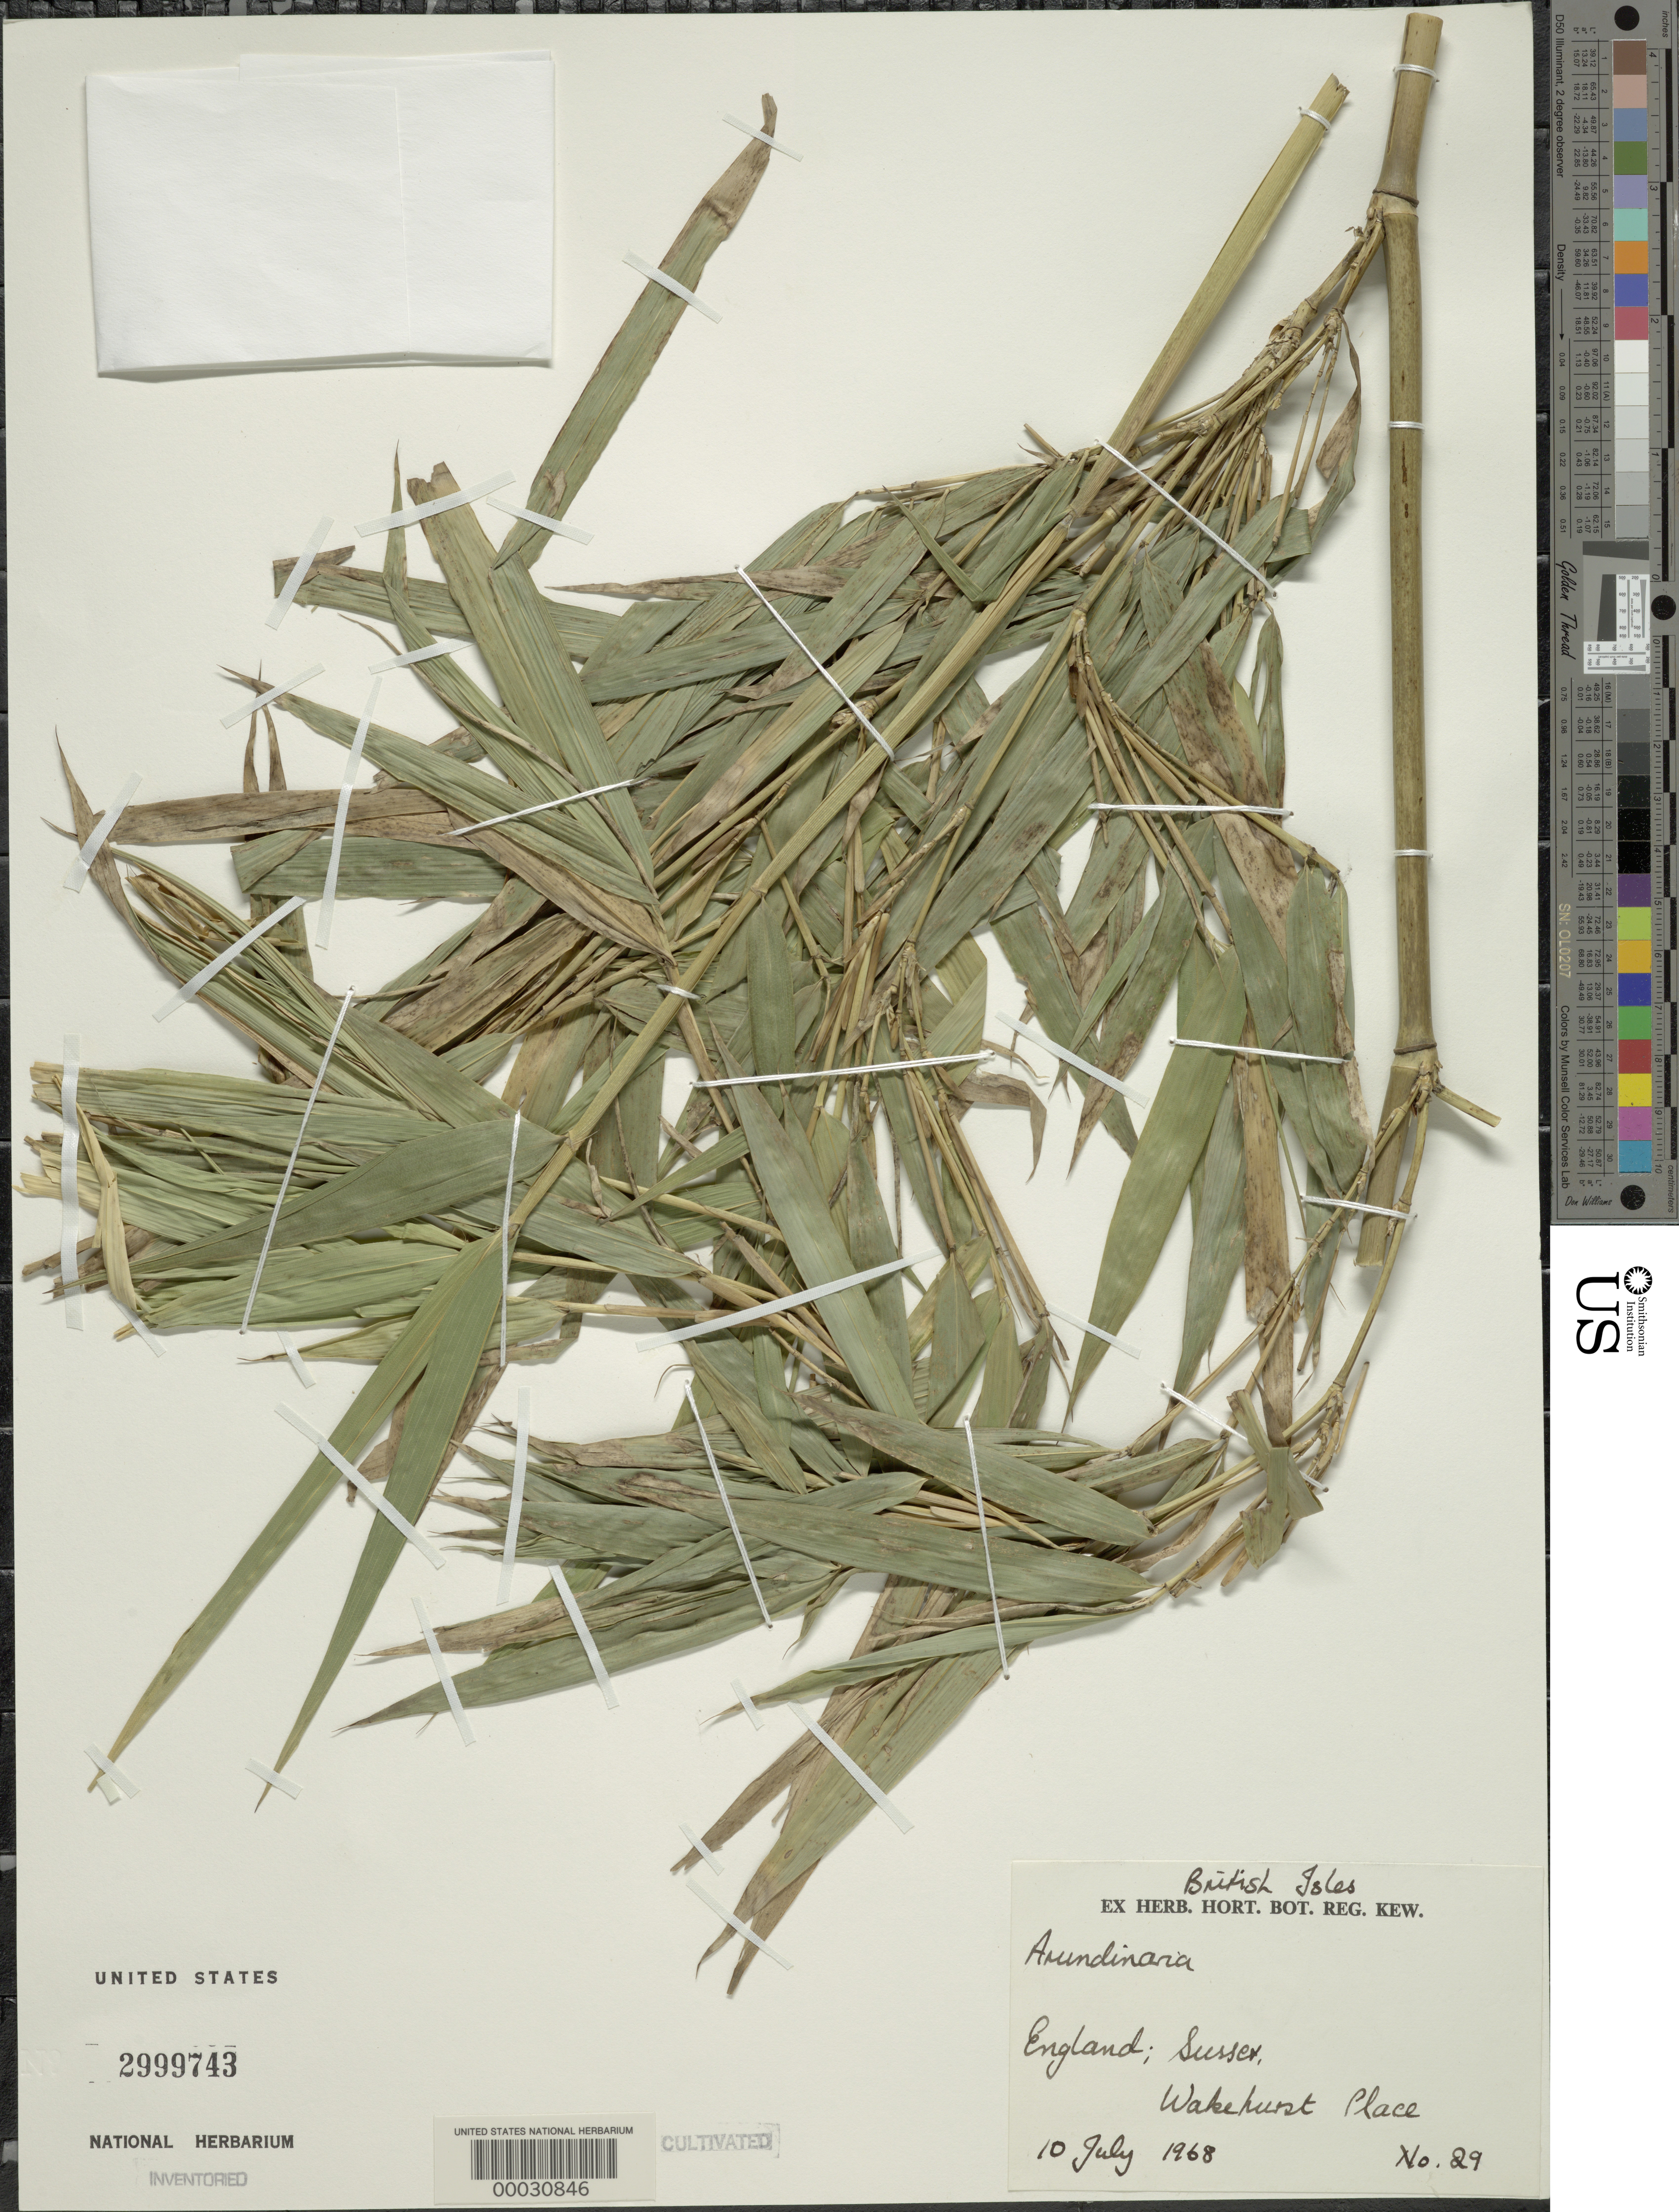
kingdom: Plantae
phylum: Tracheophyta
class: Liliopsida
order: Poales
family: Poaceae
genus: Arundinaria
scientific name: Arundinaria sp.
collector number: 29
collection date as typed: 10 Jul 1968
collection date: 1968-07-10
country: United Kingdom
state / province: England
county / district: East Sussex / West Sussex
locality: Wakehurst place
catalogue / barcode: US 2999743